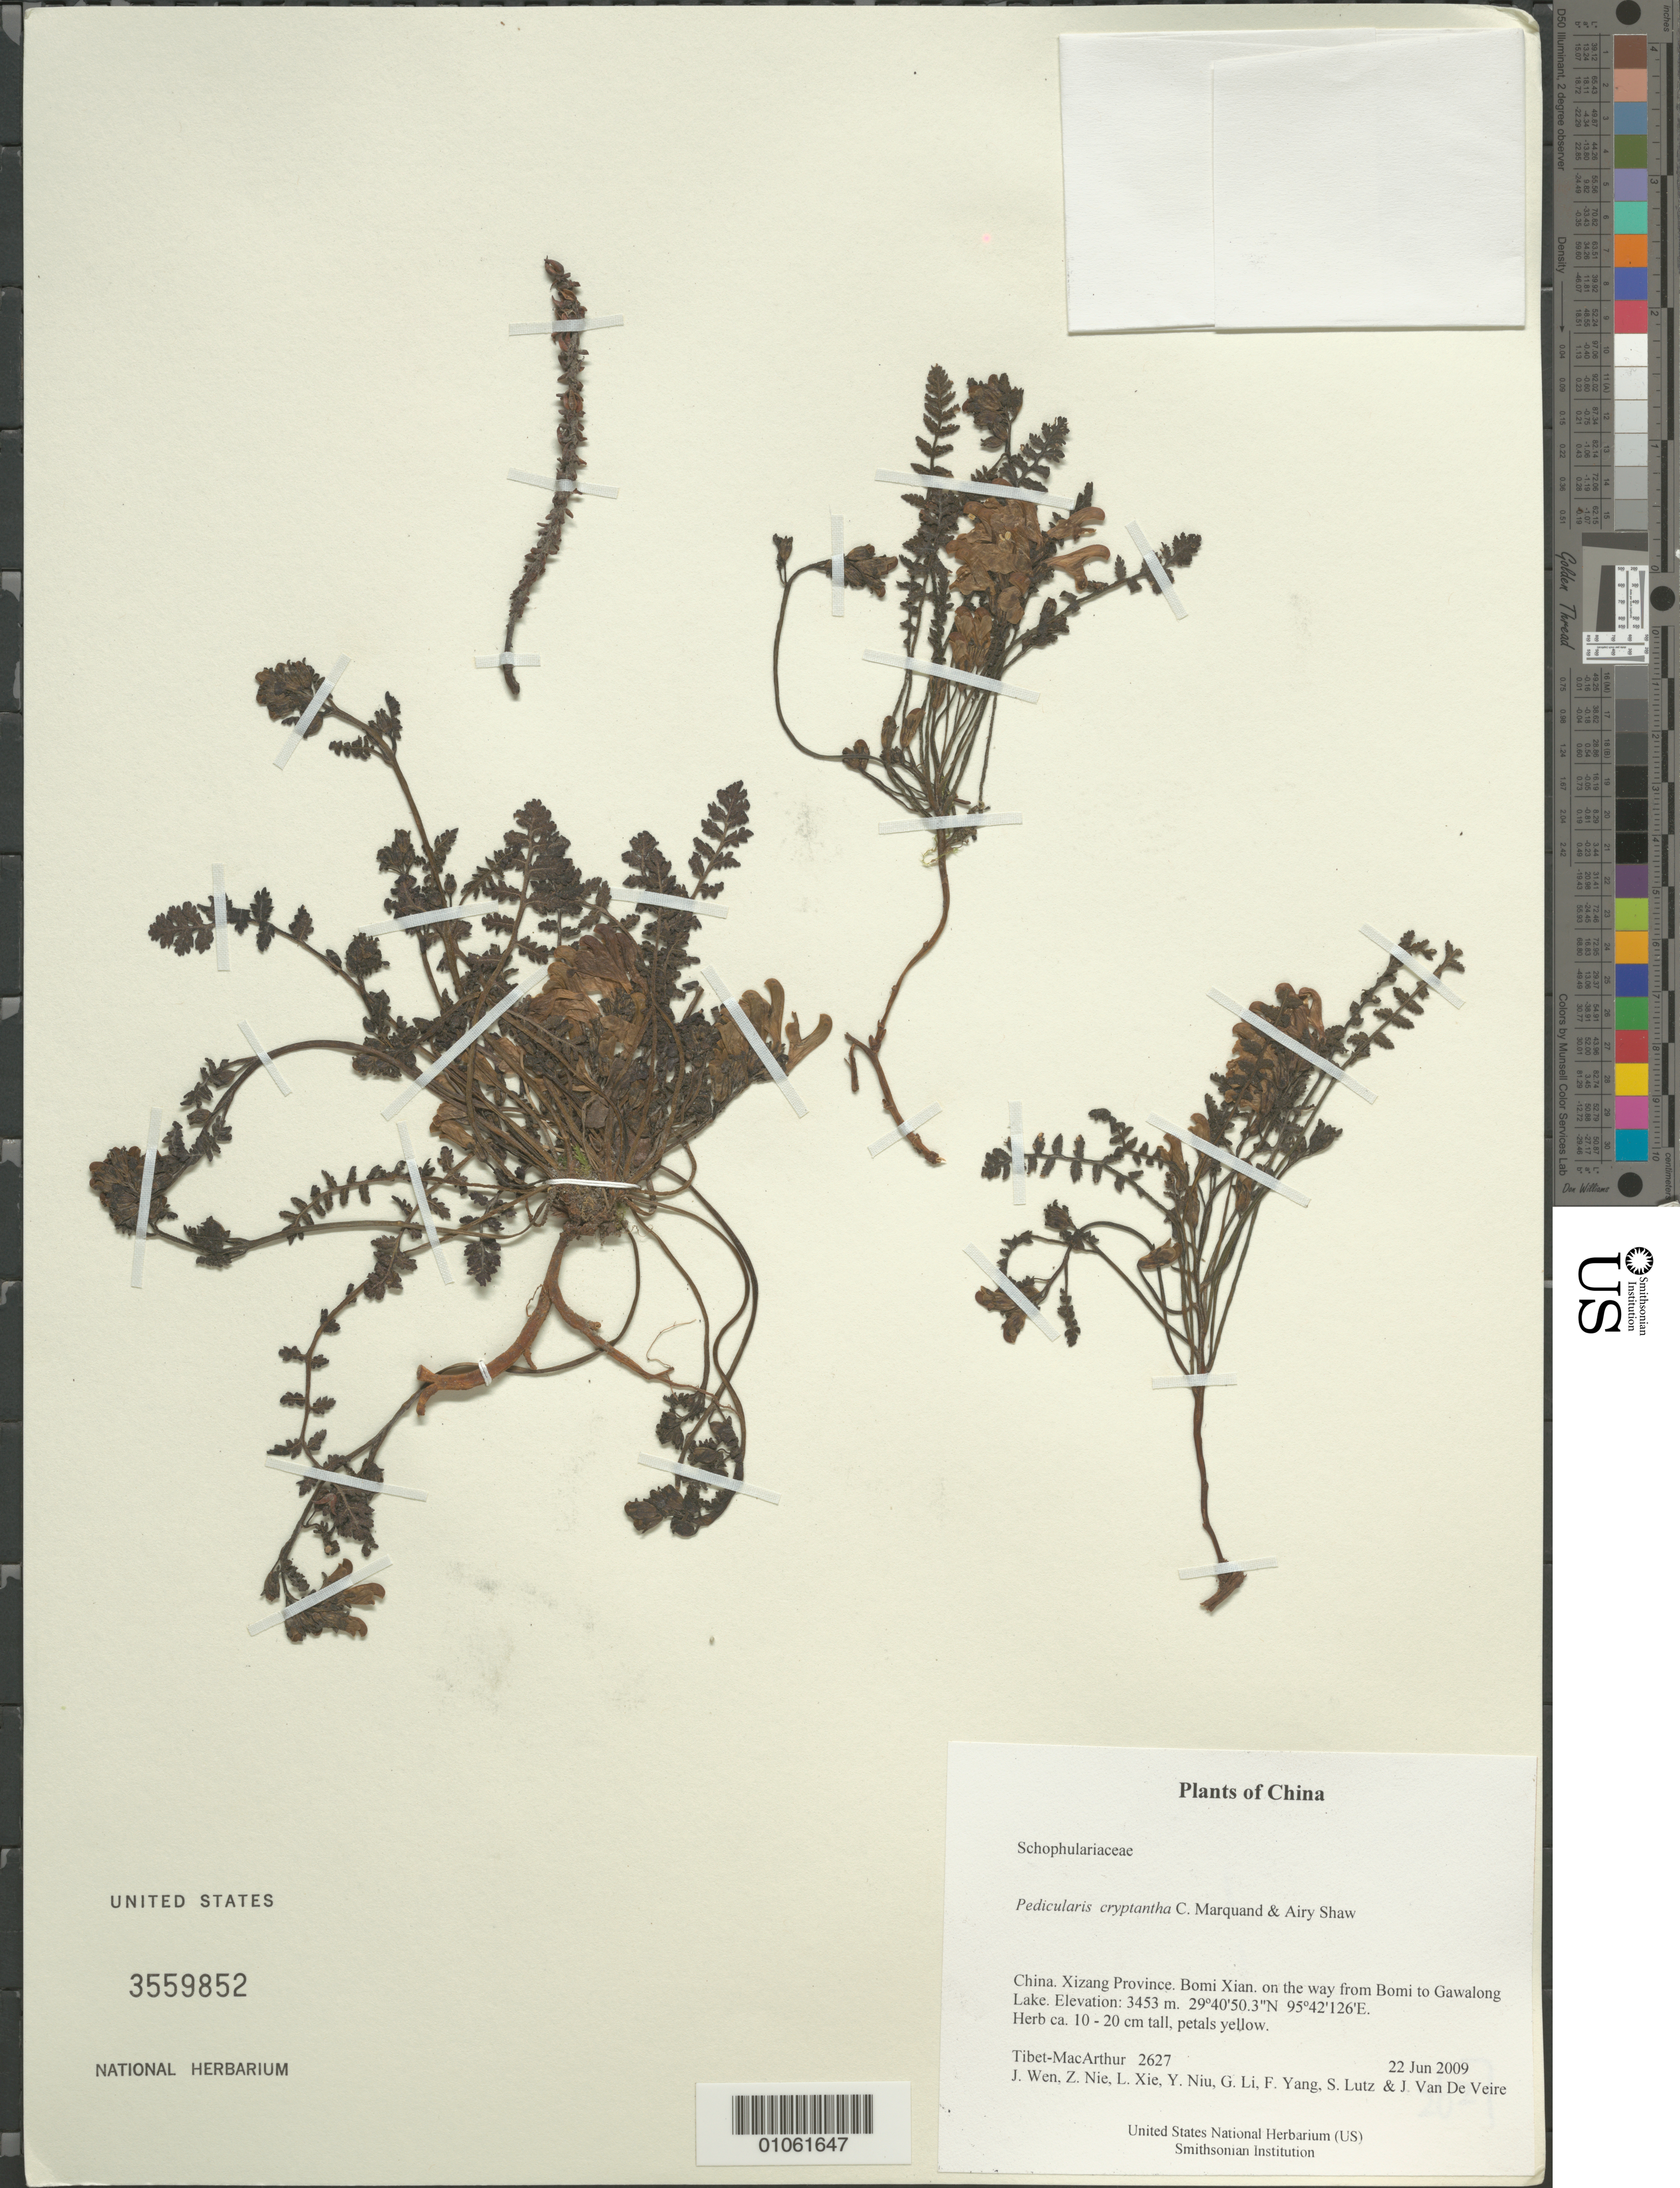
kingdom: Plantae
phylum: Tracheophyta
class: Magnoliopsida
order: Lamiales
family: Orobanchaceae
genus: Pedicularis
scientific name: Pedicularis cryptantha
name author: C. Marquand & Airy Shaw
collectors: Tibet-MacArthur, J. Wen, Z. Nie, L. Xie, Y. Niu, G. Li, F. Yang, S. Lutz & J. Van De Veire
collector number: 2627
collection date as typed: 22 Jun 2009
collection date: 2009-06-22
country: China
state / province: Xizang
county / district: Bomi Xian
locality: on the way from Bomi to Gawalong Lake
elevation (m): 3453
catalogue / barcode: US 3559852